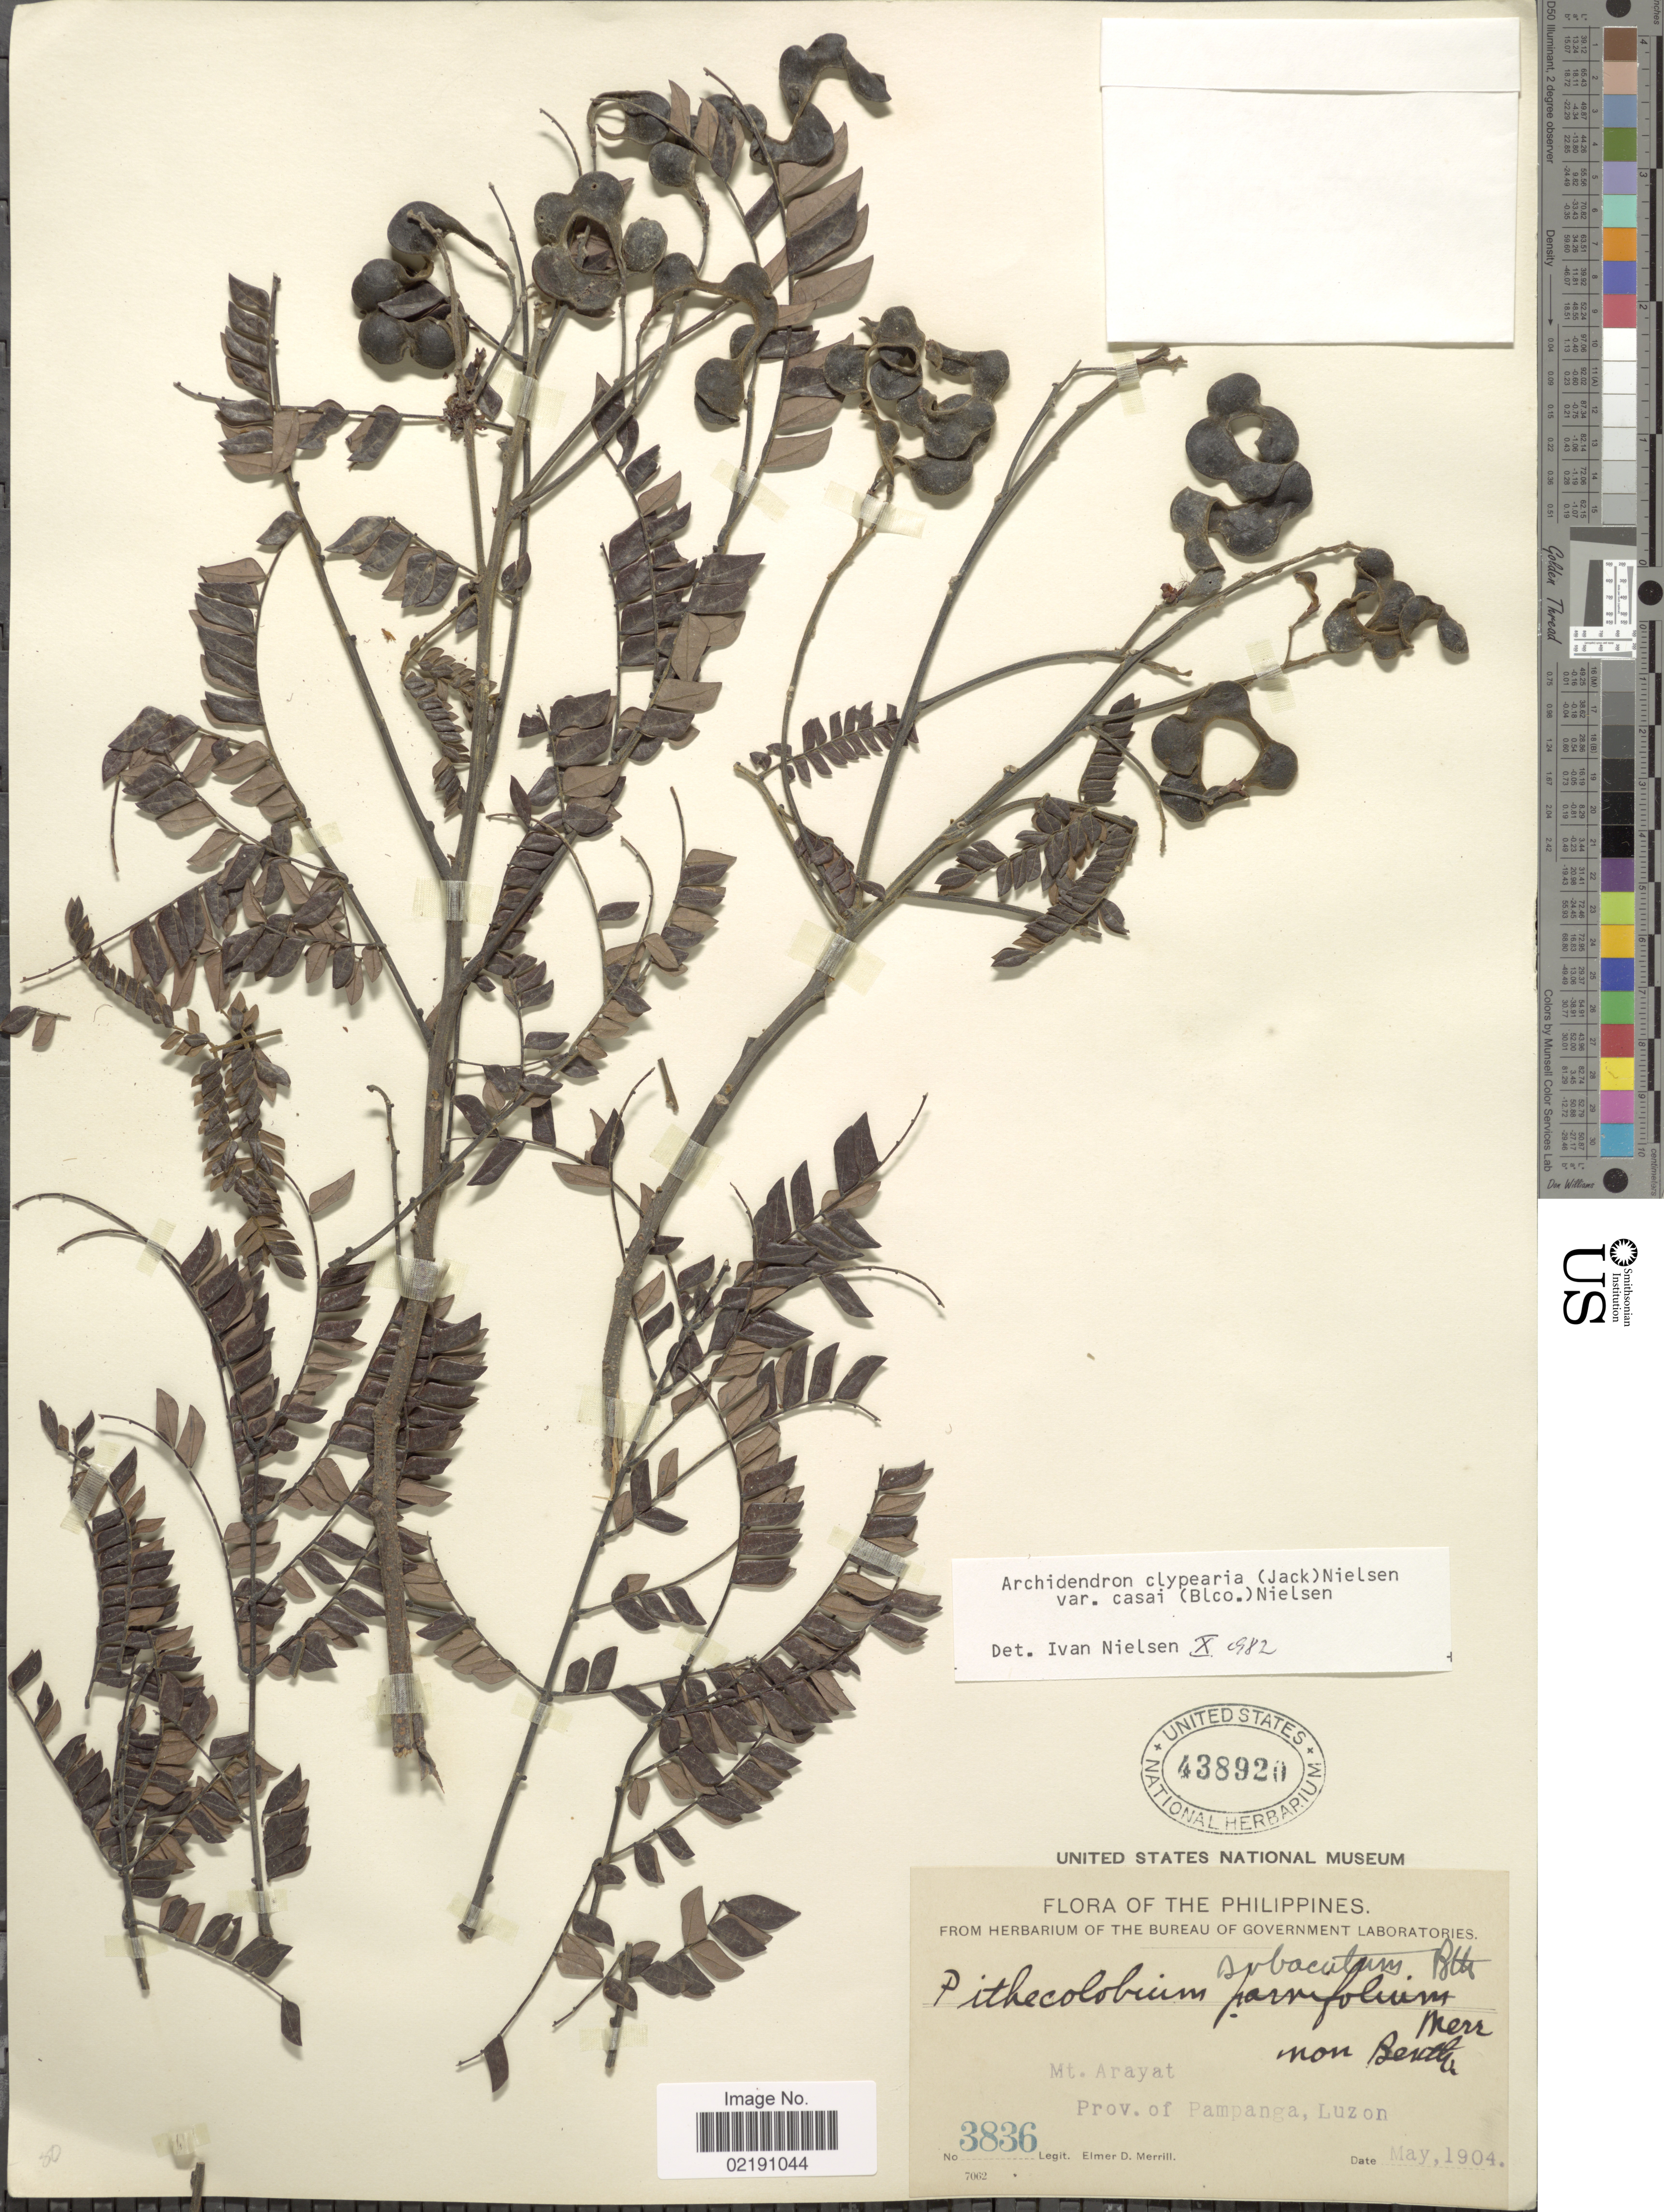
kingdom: Plantae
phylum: Tracheophyta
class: Magnoliopsida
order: Fabales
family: Fabaceae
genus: Archidendron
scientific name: Archidendron clypearia var. casai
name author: (Blanco) I.C. Nielsen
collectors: E. D. Merrill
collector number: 3836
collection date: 1904-05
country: Philippines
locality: Mt. Arayat. Prov. of Pampanga, Luzon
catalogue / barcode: US 438920